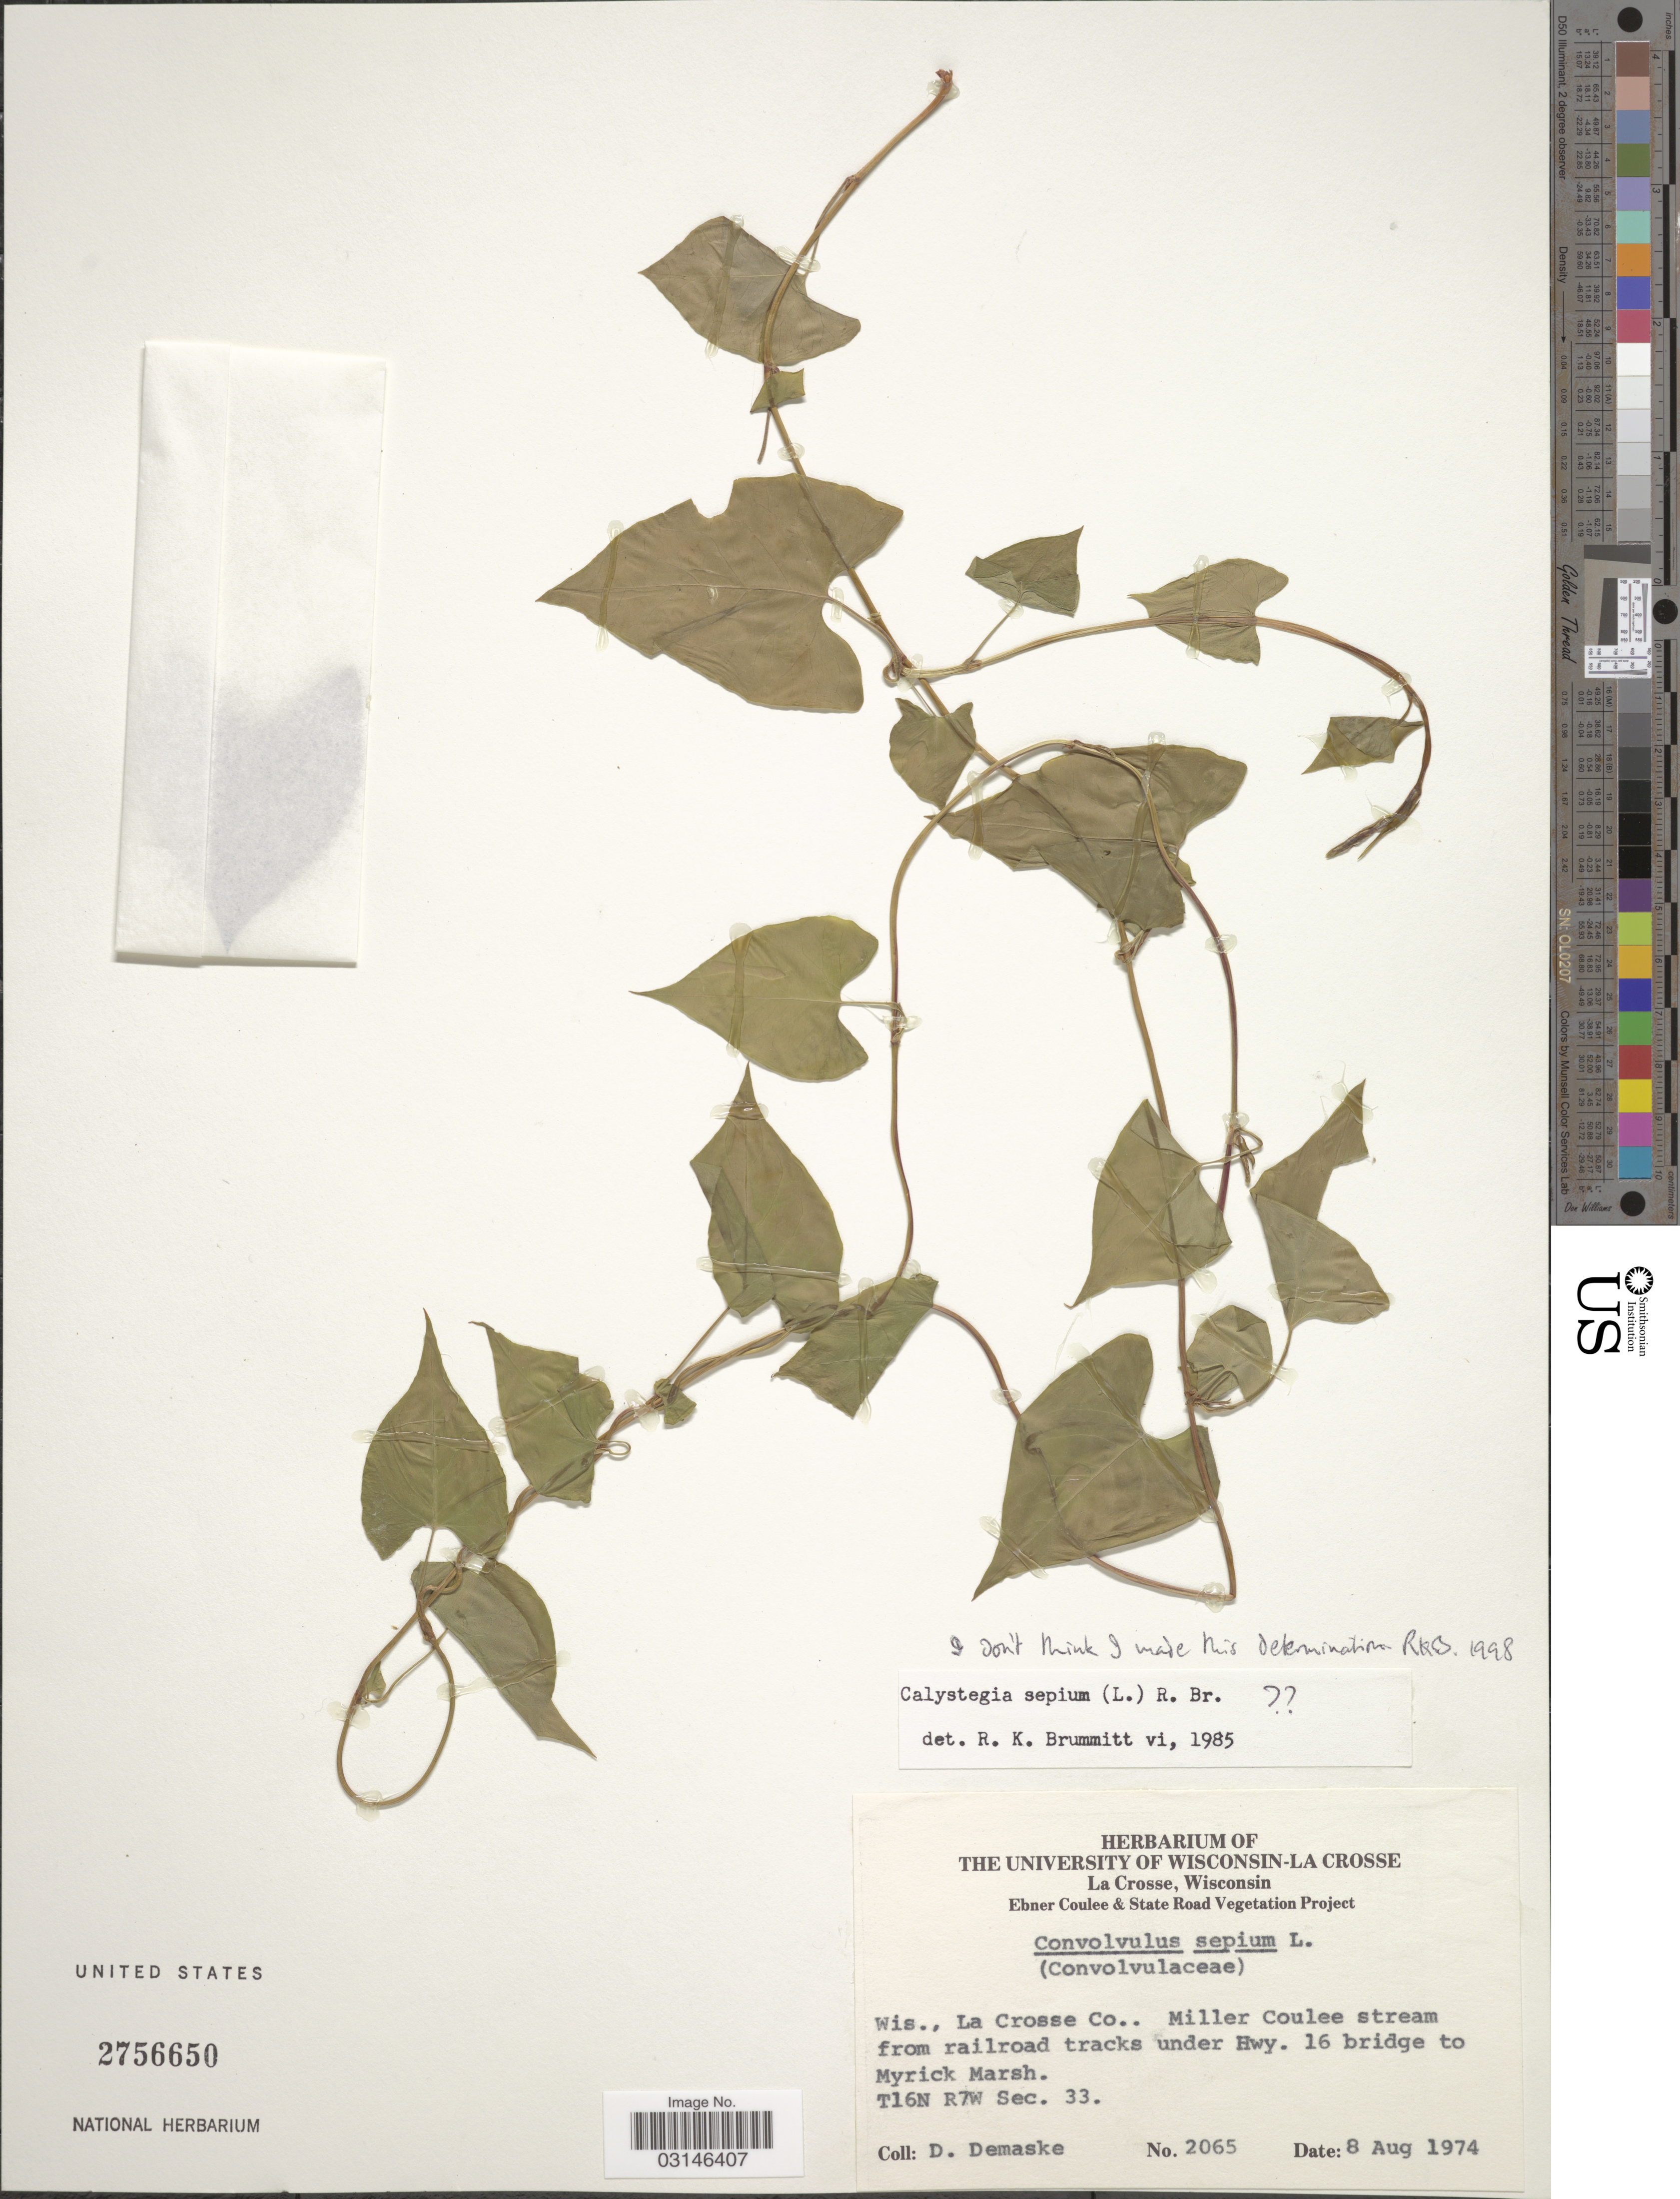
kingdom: Plantae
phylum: Tracheophyta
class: Magnoliopsida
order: Solanales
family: Convolvulaceae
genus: Calystegia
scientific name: Calystegia sepium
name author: (L.) R. Br.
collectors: D. Demaske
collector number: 2065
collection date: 1974-08-08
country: United States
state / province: Wisconsin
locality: La Crosse Co., Miller Coulee stream from railroad tracks under Hwy. 16 bridge to Myrick Marsh, T16N R7W Sec. 33.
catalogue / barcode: US 2756650